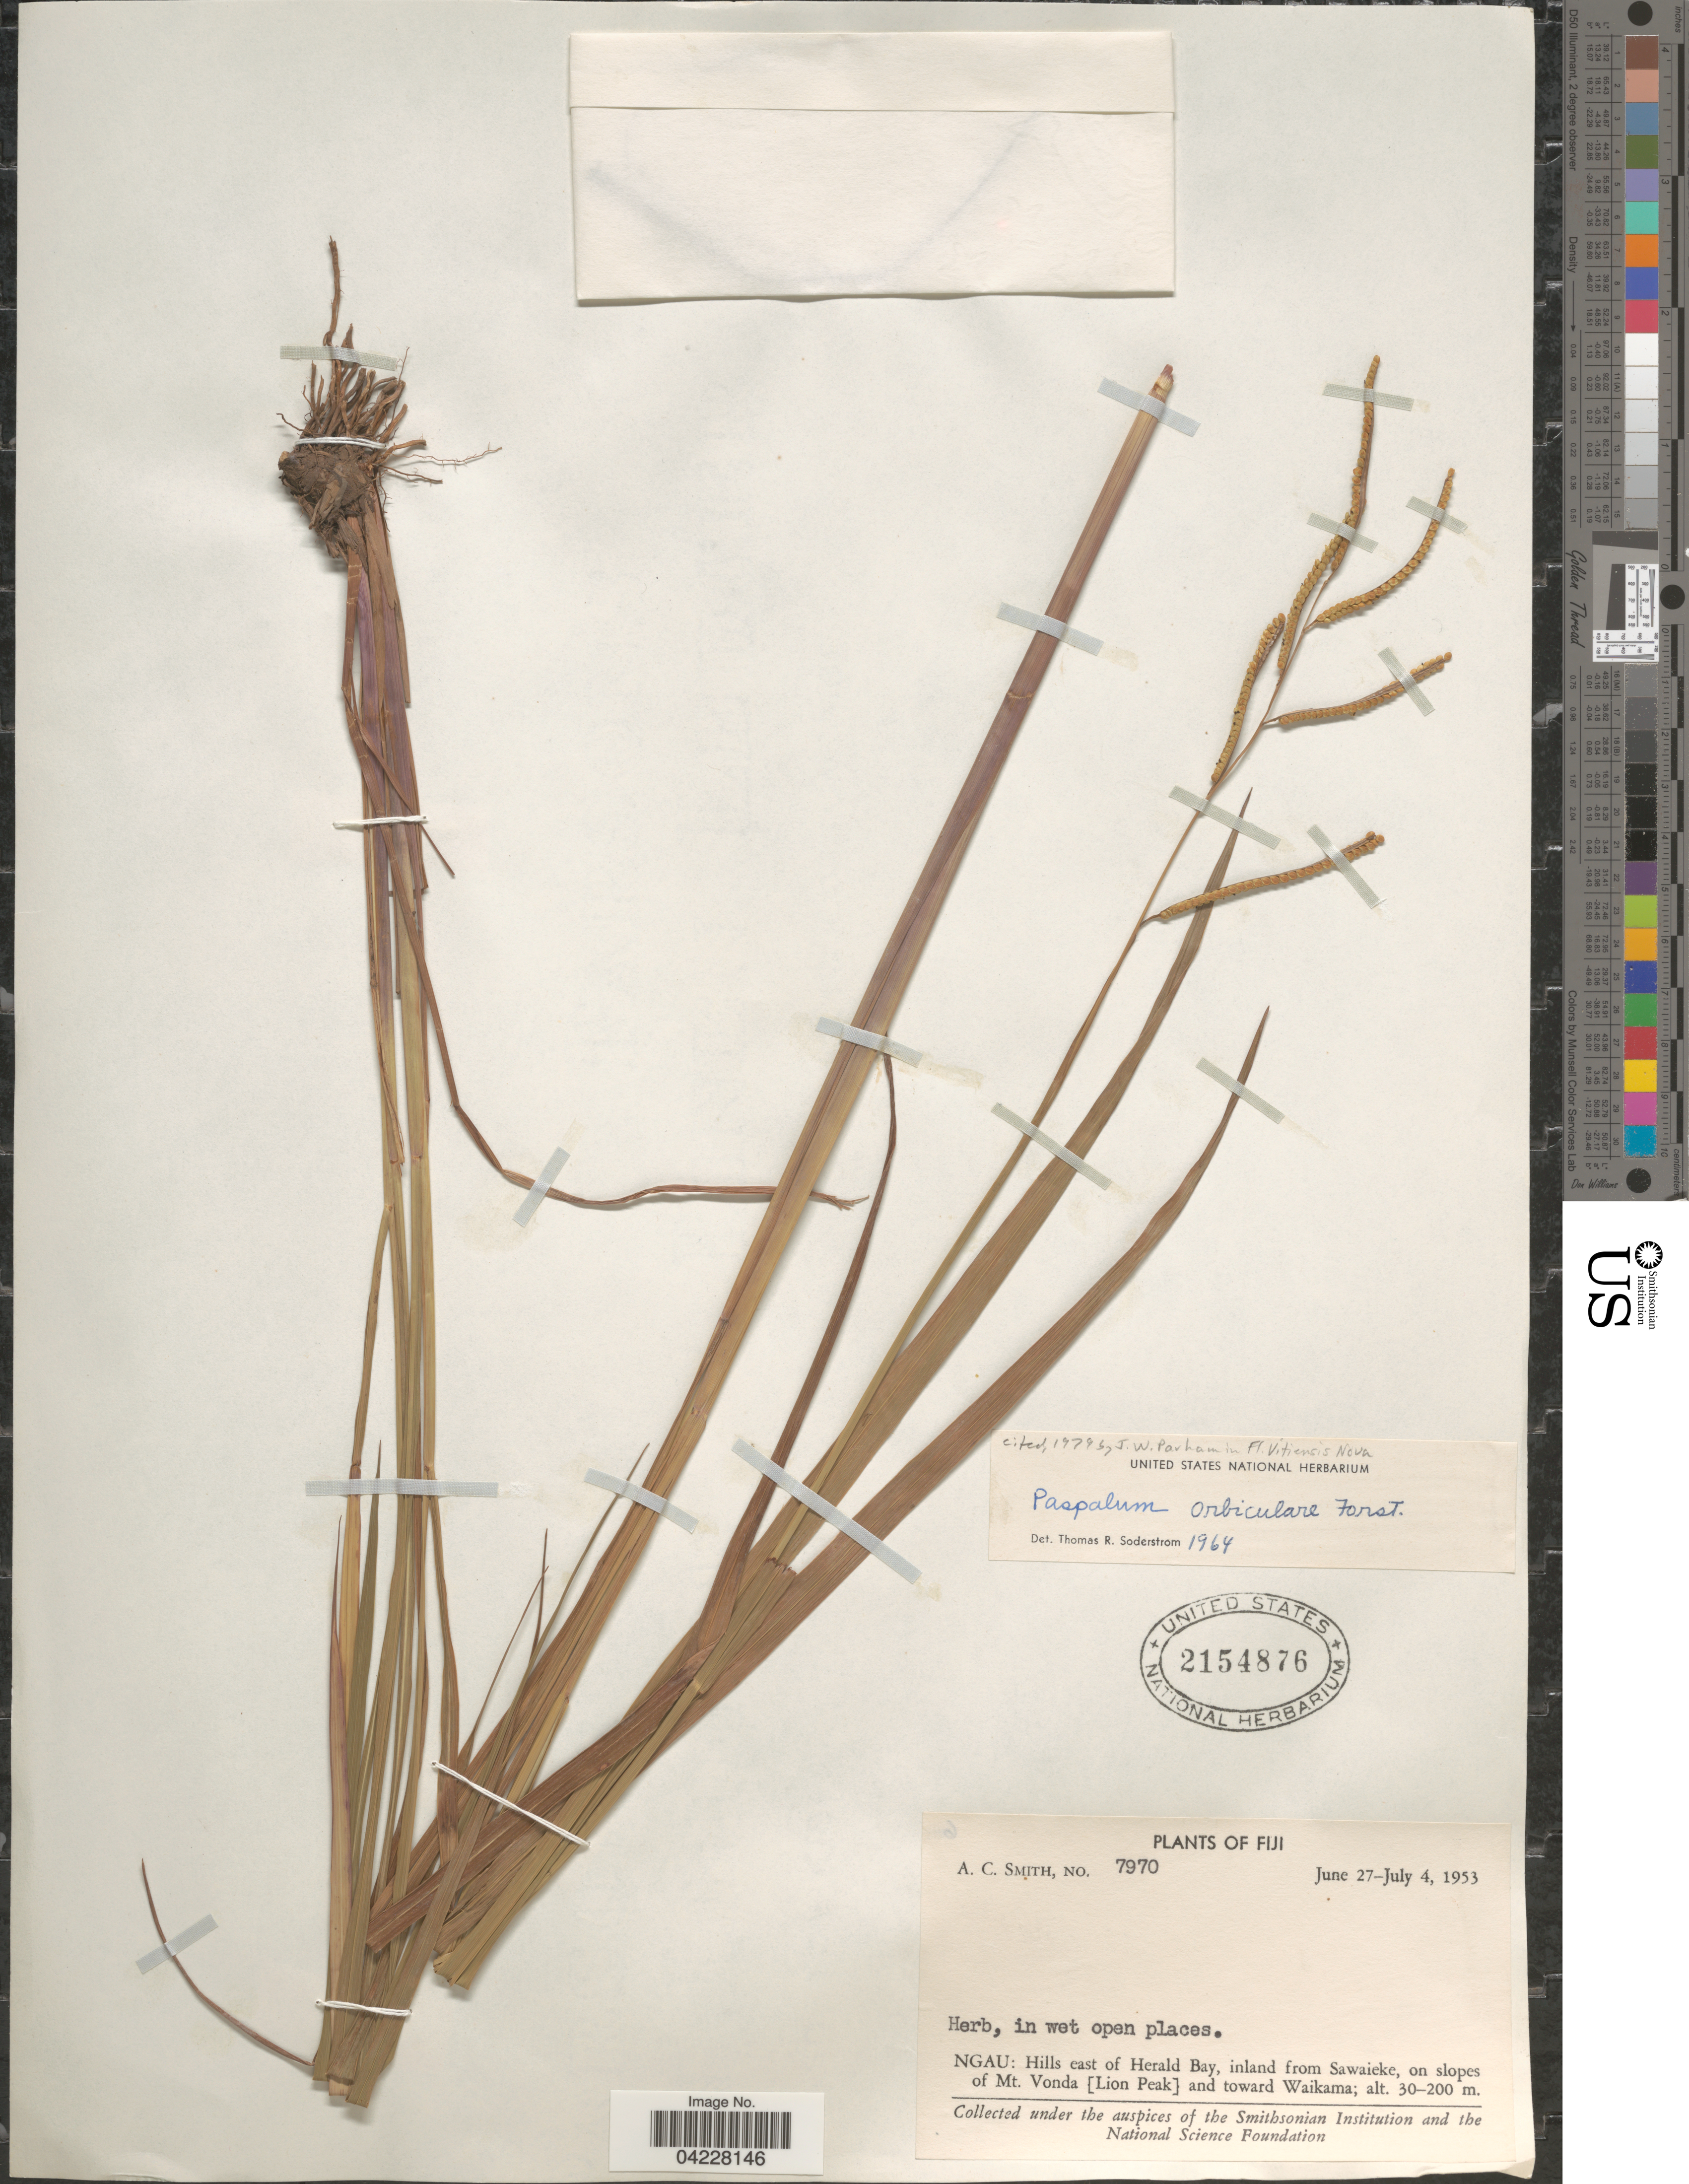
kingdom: Plantae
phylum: Tracheophyta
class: Liliopsida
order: Poales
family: Poaceae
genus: Paspalum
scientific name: Paspalum orbiculare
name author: G. Forst.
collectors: A. C. Smith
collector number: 7970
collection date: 1953-06-27/1953-07-04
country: Fiji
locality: Ngau: Hills east of Herald Bay, inland from Sawaieke, on slopes of Mt. Vonda [Lion Peak] and toward Waikama.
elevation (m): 30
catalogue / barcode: US 2154876